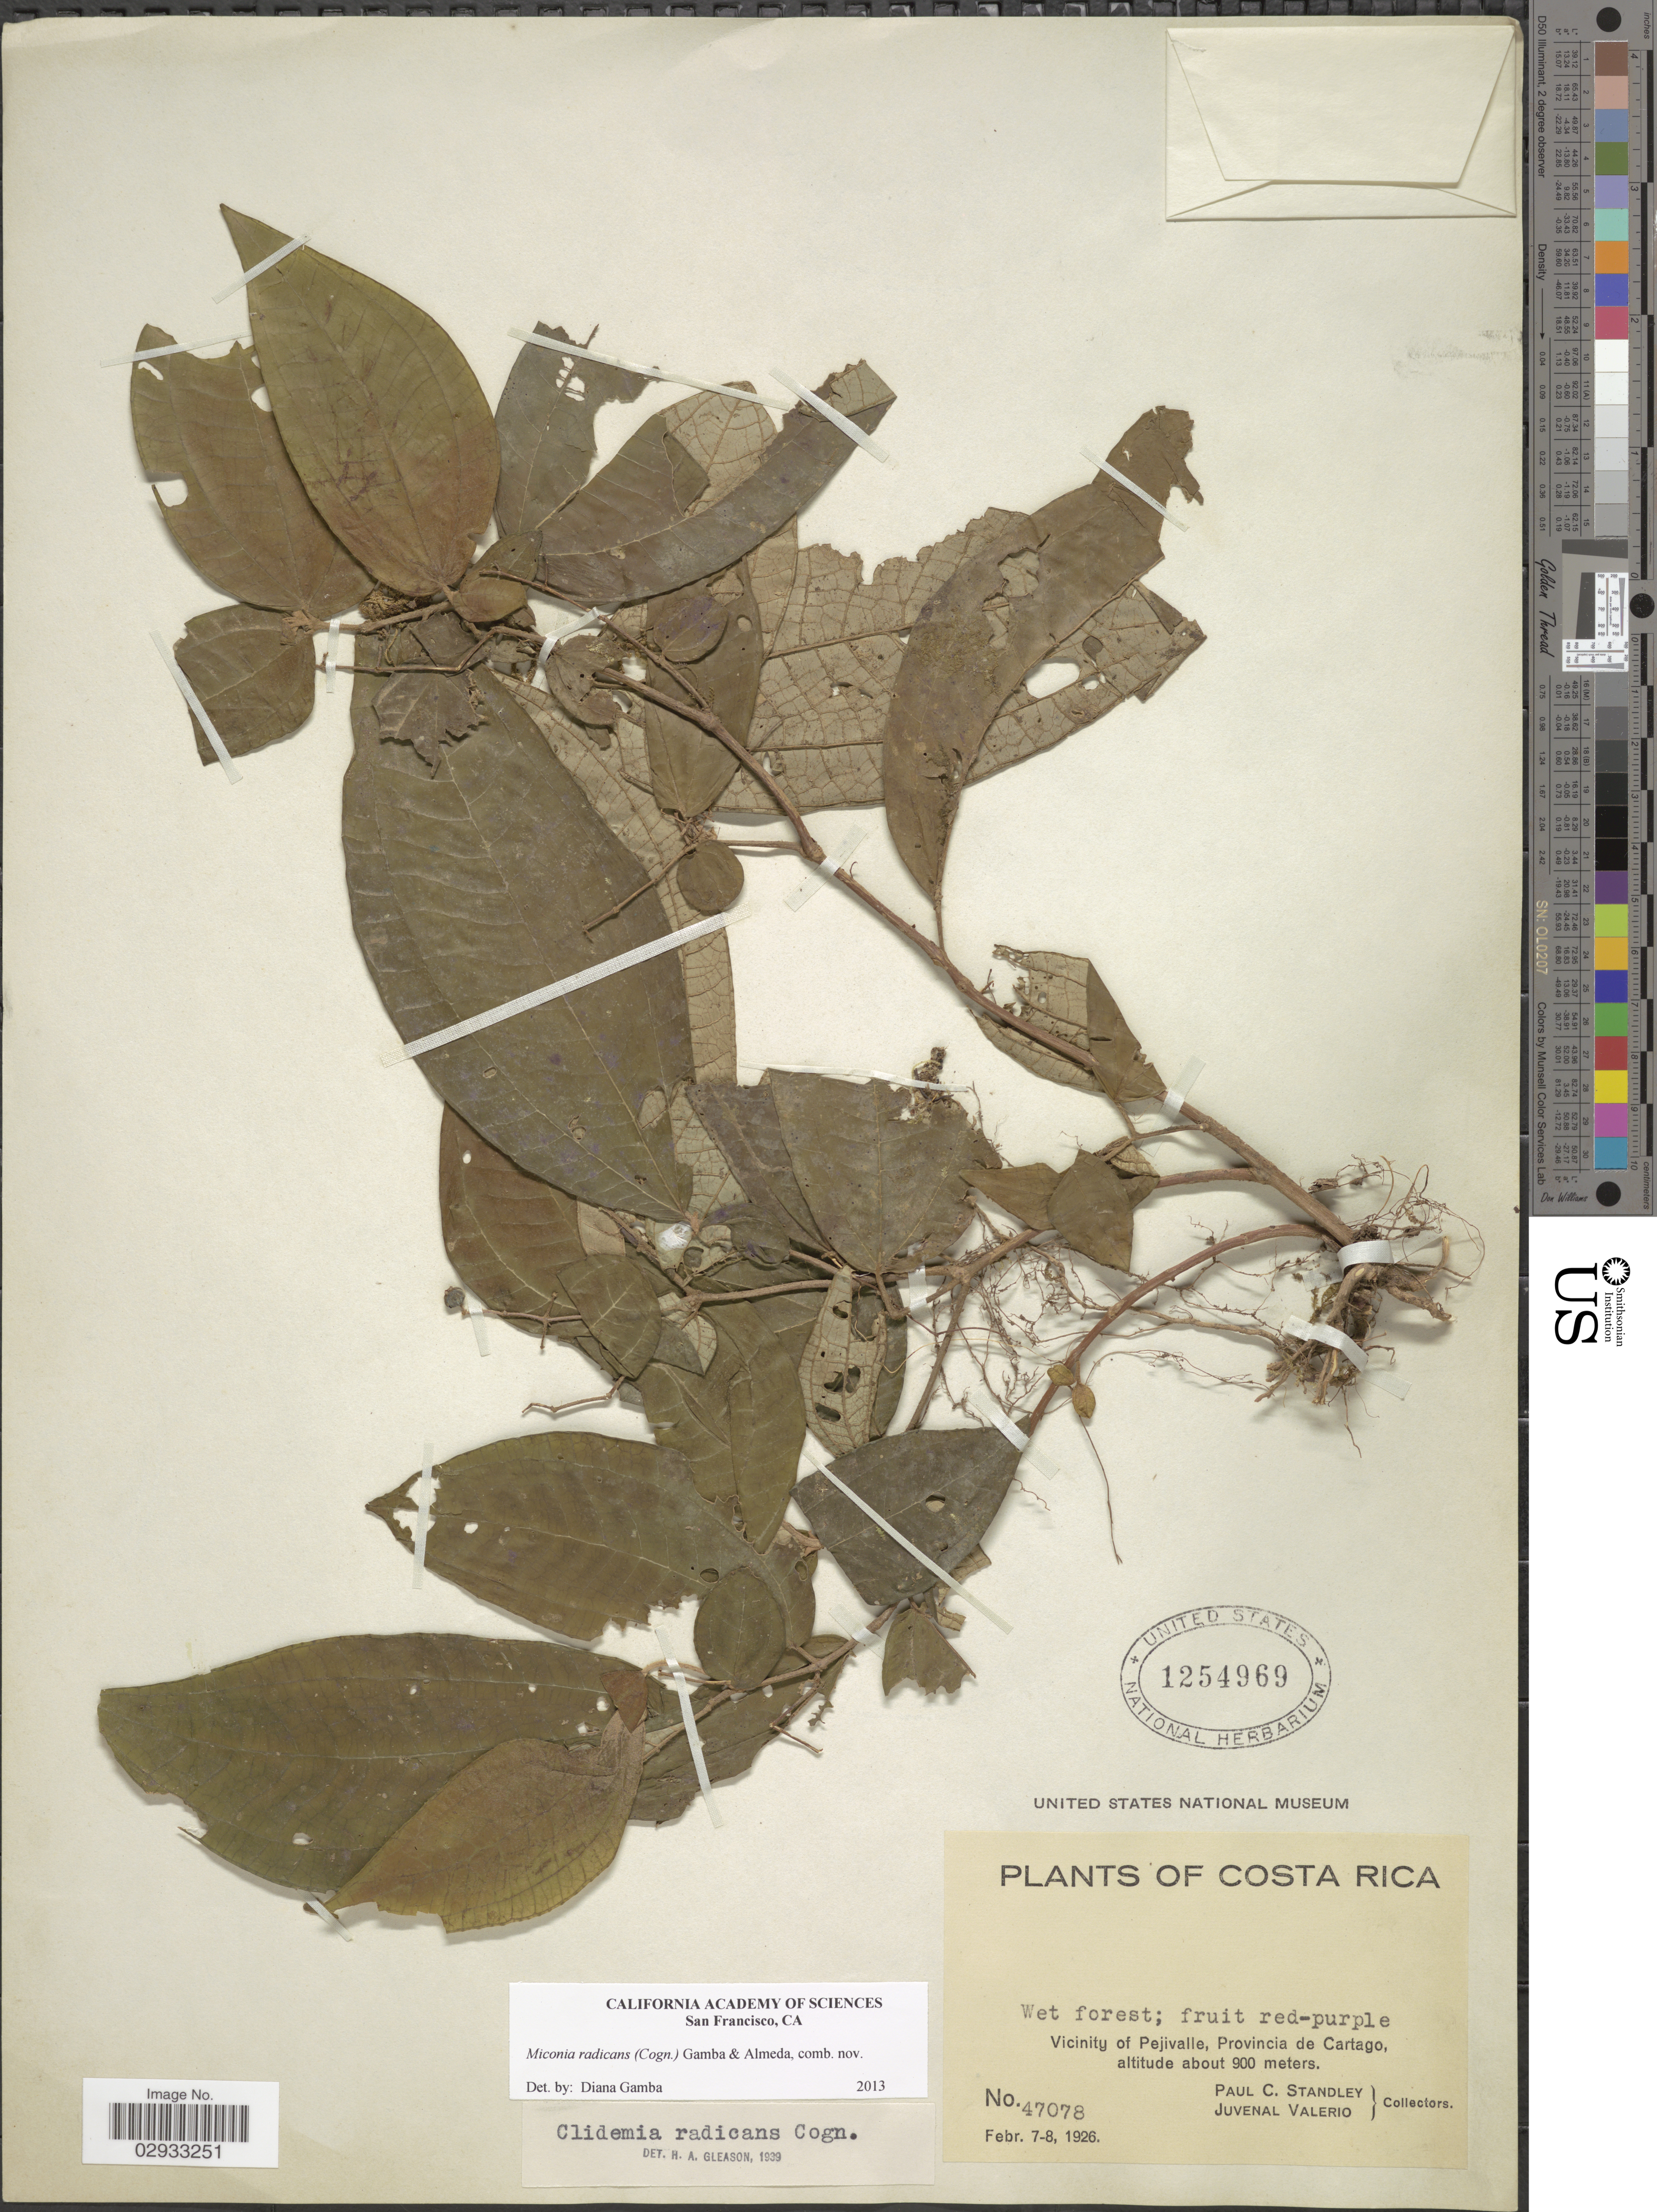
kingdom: Plantae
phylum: Tracheophyta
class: Magnoliopsida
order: Myrtales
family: Melastomataceae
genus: Miconia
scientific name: Miconia radicans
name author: (Cogn.) Gamba & Almeda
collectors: P. C. Standley & J. Valerio R.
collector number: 47078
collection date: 1926-02-07/1926-02-08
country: Costa Rica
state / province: Cartago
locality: Vicinity of Pejivalle, Provincia de Cartago.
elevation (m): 900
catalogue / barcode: US 1254969